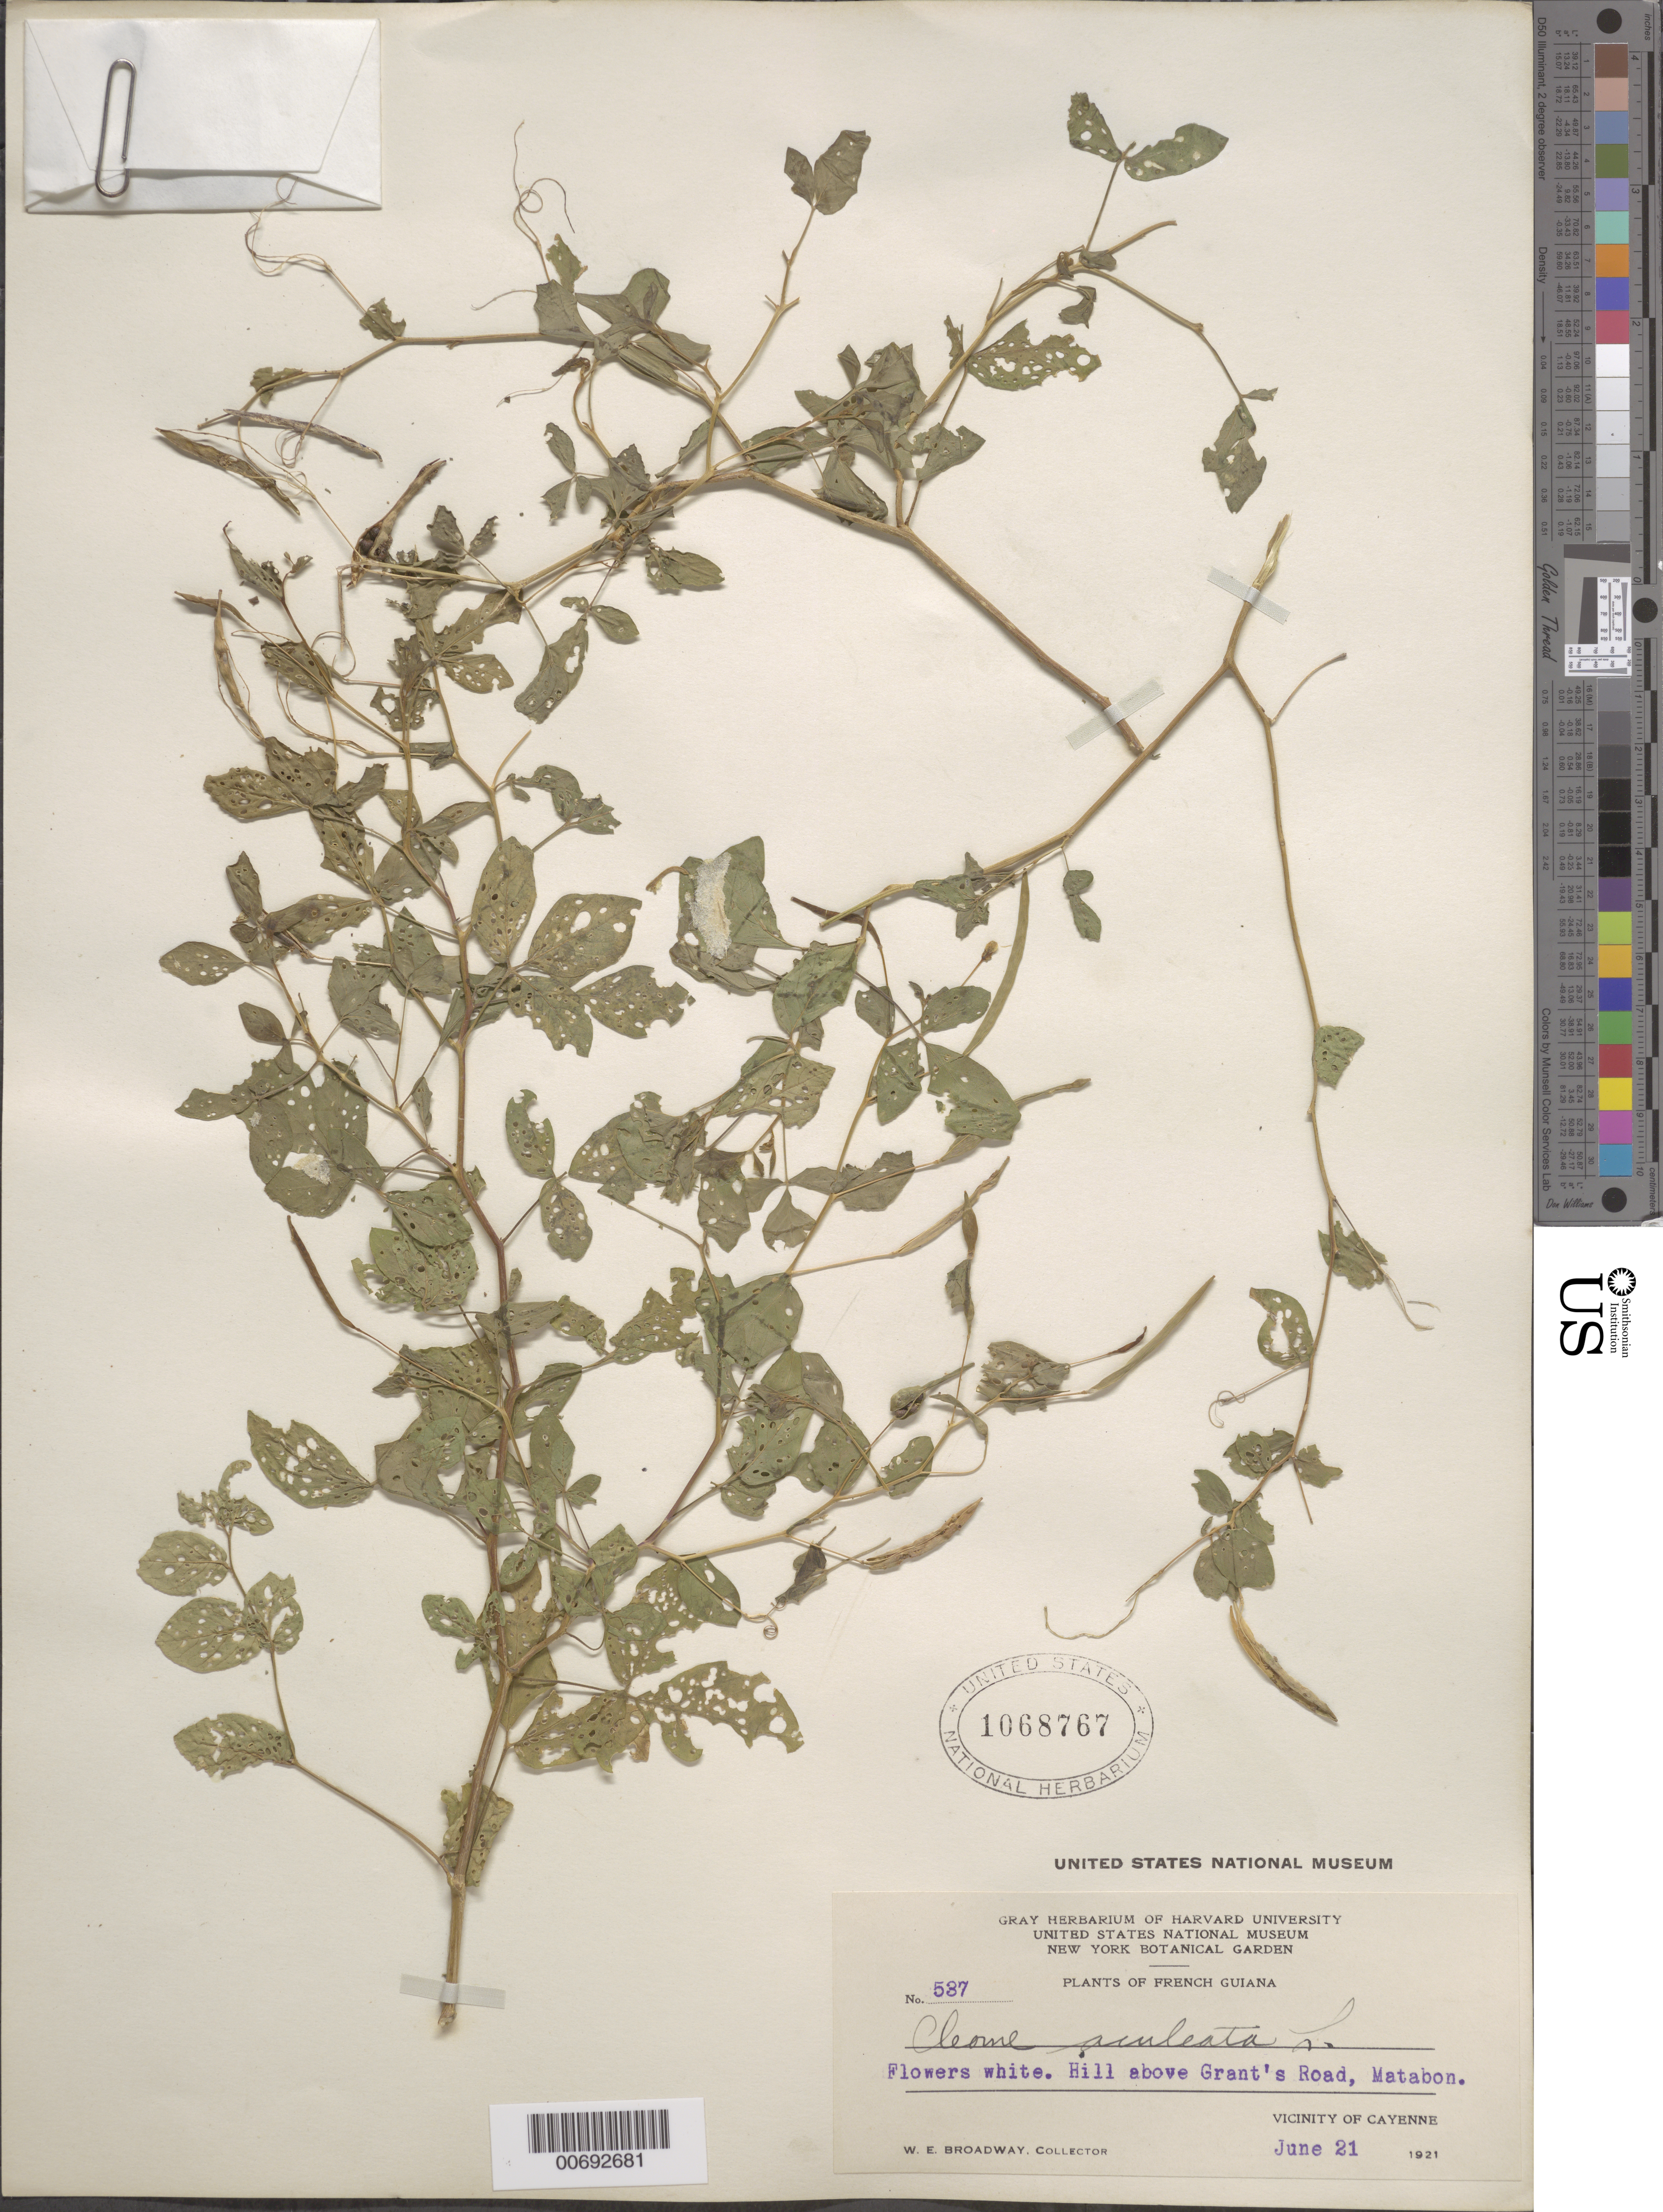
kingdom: Plantae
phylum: Tracheophyta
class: Magnoliopsida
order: Brassicales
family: Cleomaceae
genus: Tarenaya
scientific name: Tarenaya aculeata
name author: (L.) Soares Neto & Roalson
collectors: W. E. Broadway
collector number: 587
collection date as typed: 21-Jun-21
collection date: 1921-06-21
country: French Guiana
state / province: Cayenne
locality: Cayenne, vic., hill above Grant's Road, Matabon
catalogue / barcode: US 1068767